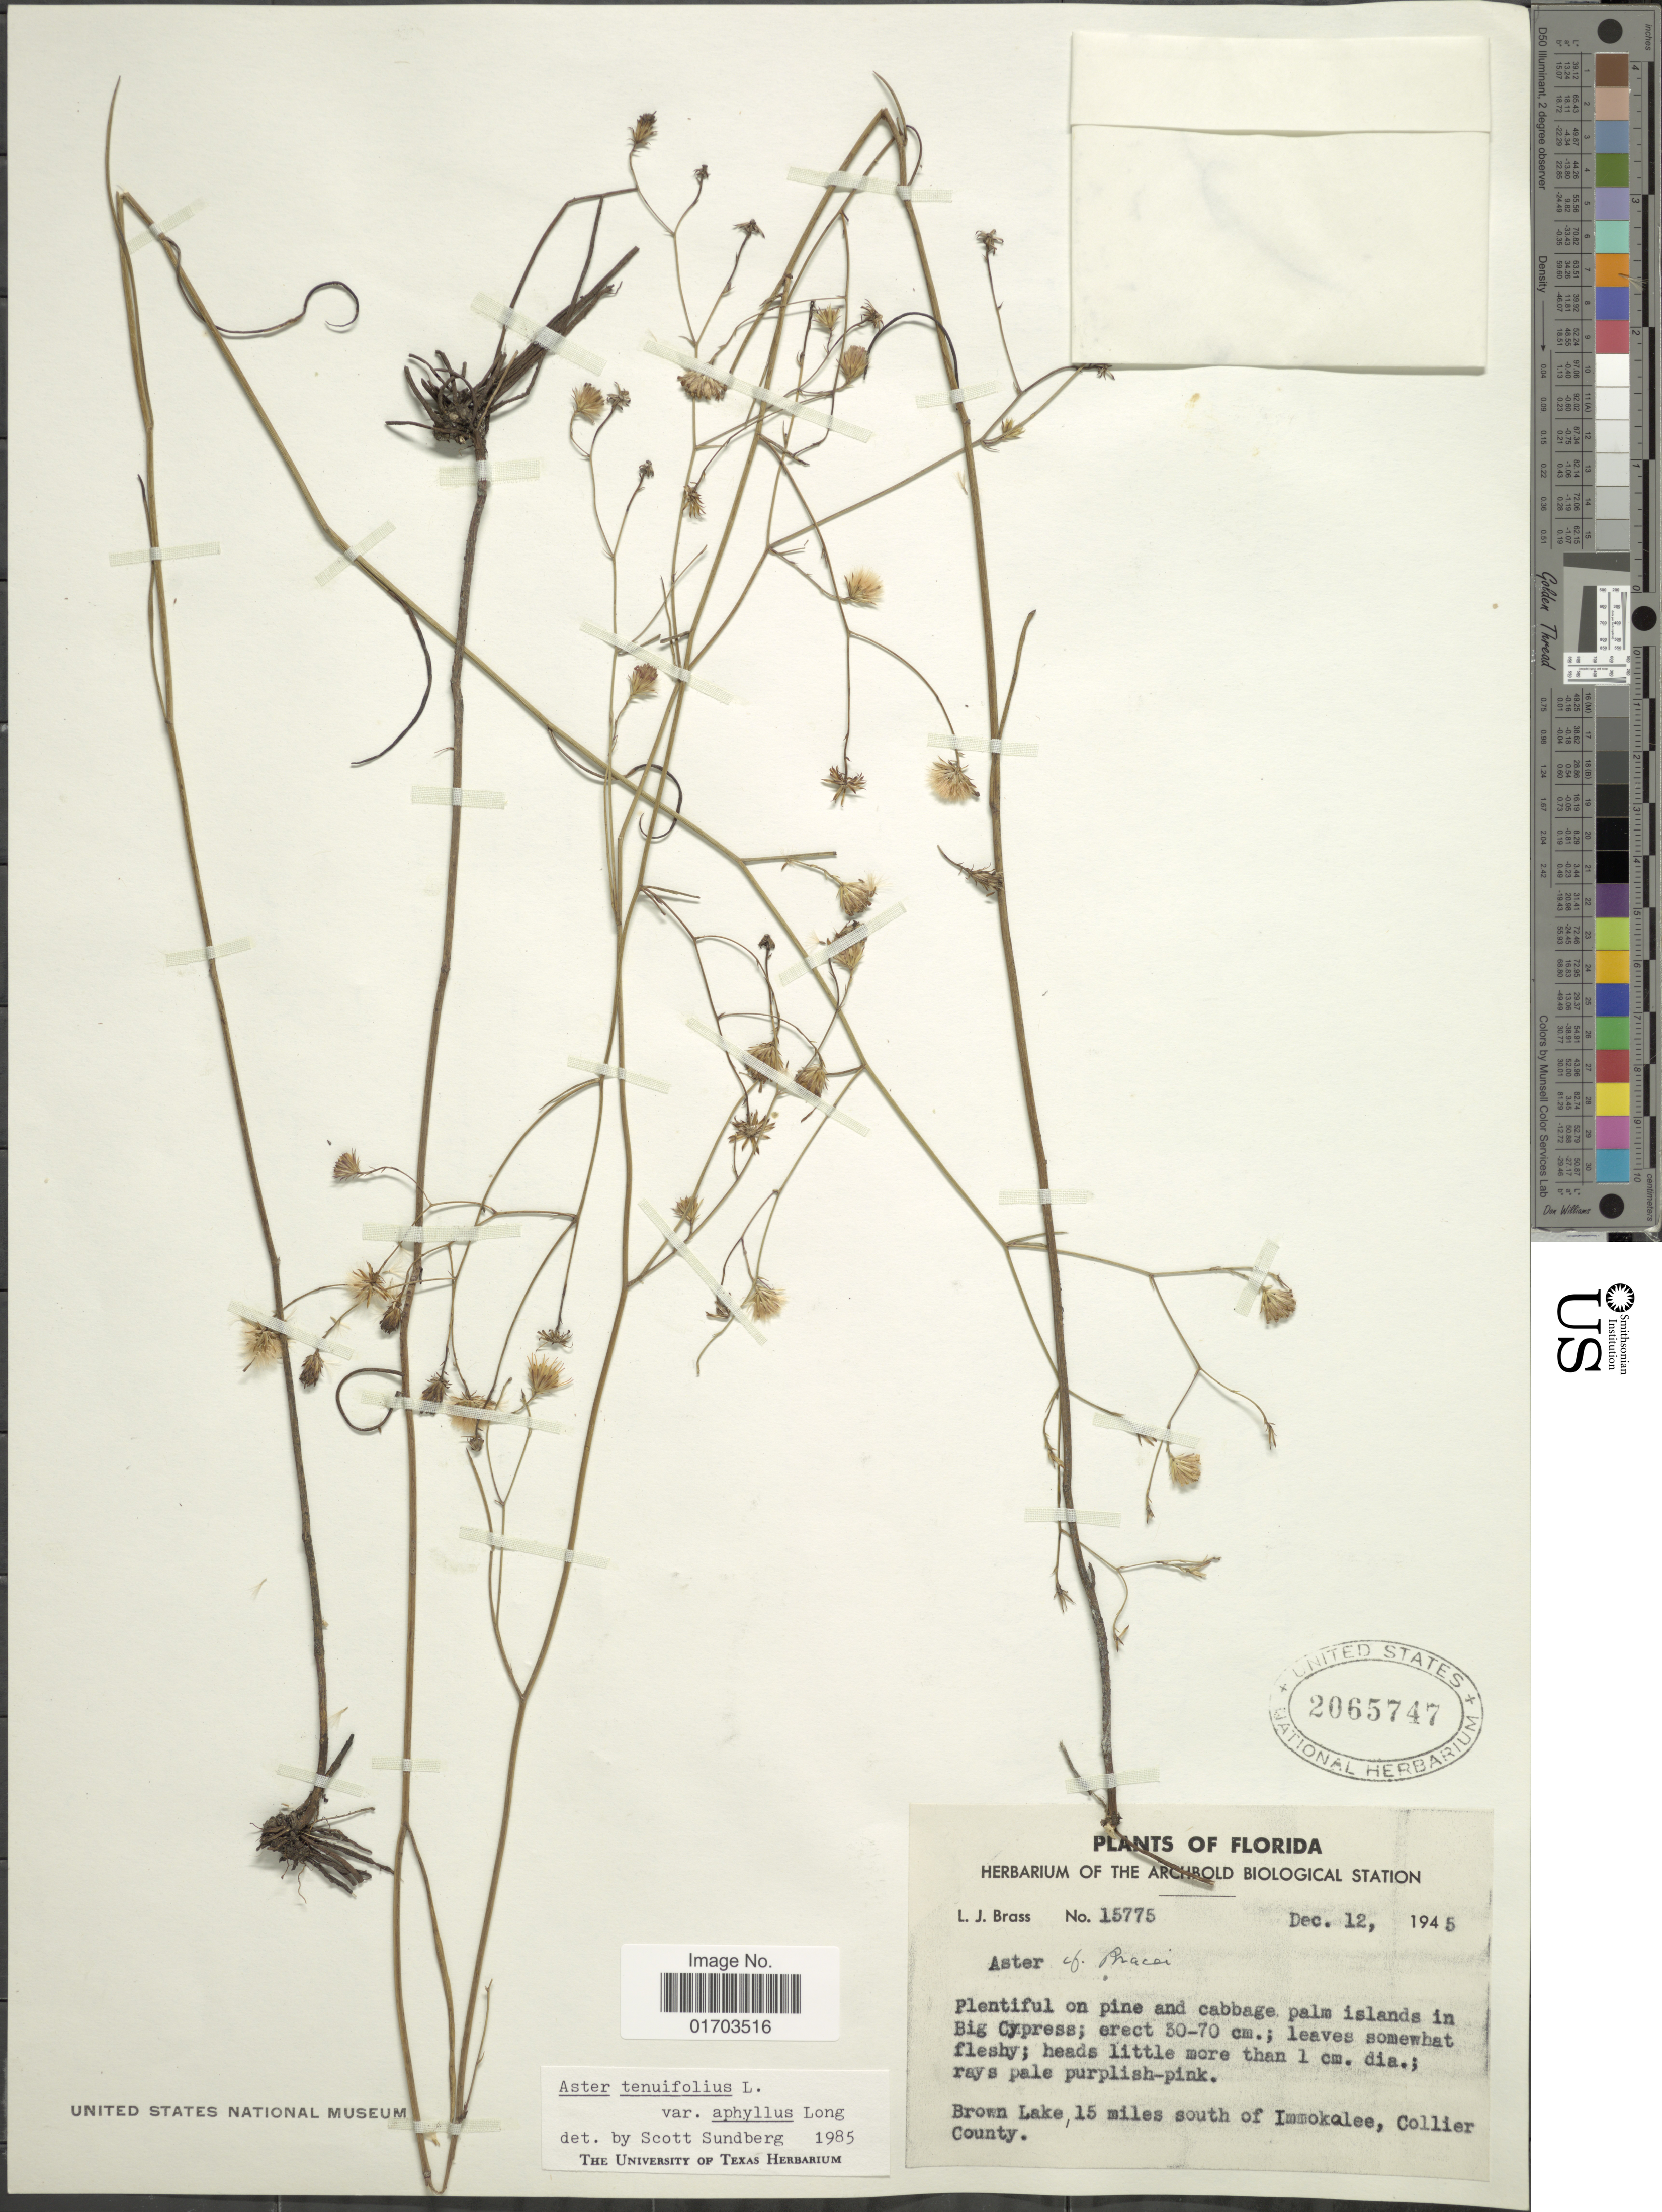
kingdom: Plantae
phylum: Tracheophyta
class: Magnoliopsida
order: Asterales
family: Asteraceae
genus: Symphyotrichum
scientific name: Symphyotrichum tenuifolium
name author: (L.) G.L. Nesom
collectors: L. J. Brass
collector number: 15775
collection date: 1945-12-12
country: United States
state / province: Florida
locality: Palm islands in Big Cypress, Brown Lake, 15 miles south of Immokalee, Collier County.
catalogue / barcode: US 2065747